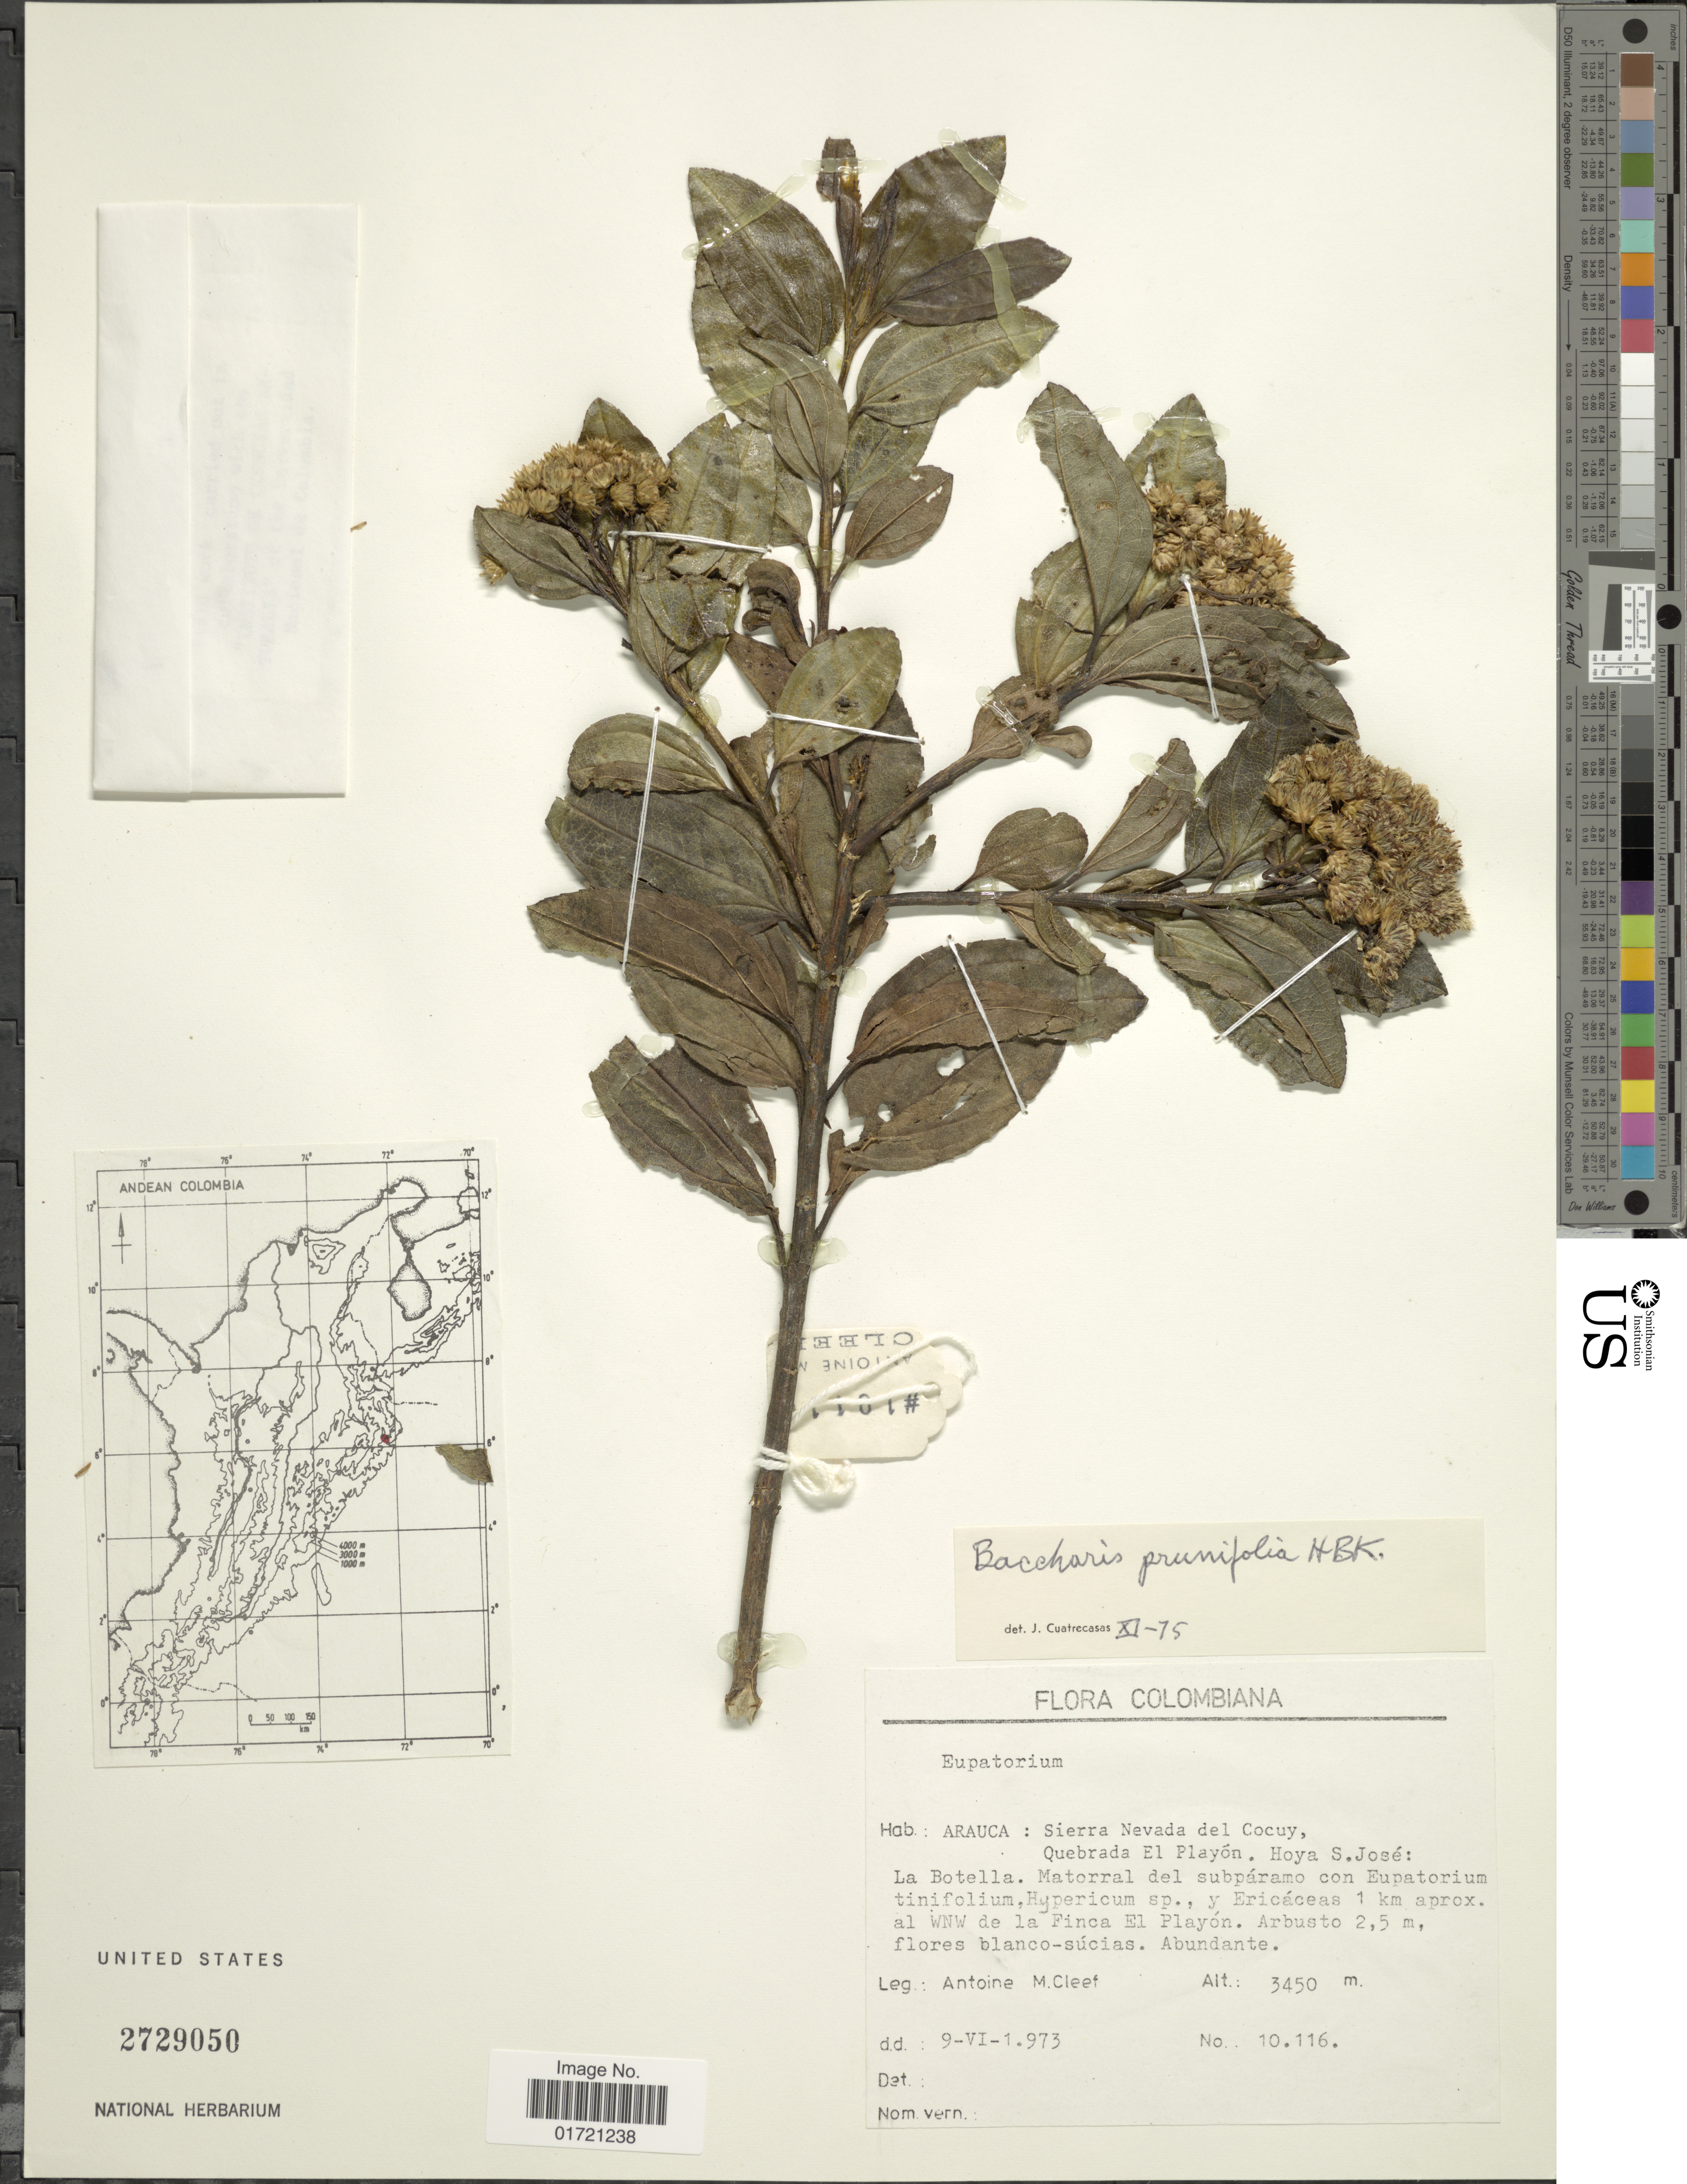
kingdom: Plantae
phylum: Tracheophyta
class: Magnoliopsida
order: Asterales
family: Asteraceae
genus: Baccharis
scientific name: Baccharis prunifolia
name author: Kunth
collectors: A. M. Cleef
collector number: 10116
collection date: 1973-06-09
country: Colombia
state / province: Arauca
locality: Arauca: Sierra Nevada del Cocuy, Quebrad El Playón. Hoya S. José: La Botella.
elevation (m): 3450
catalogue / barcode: US 2729050